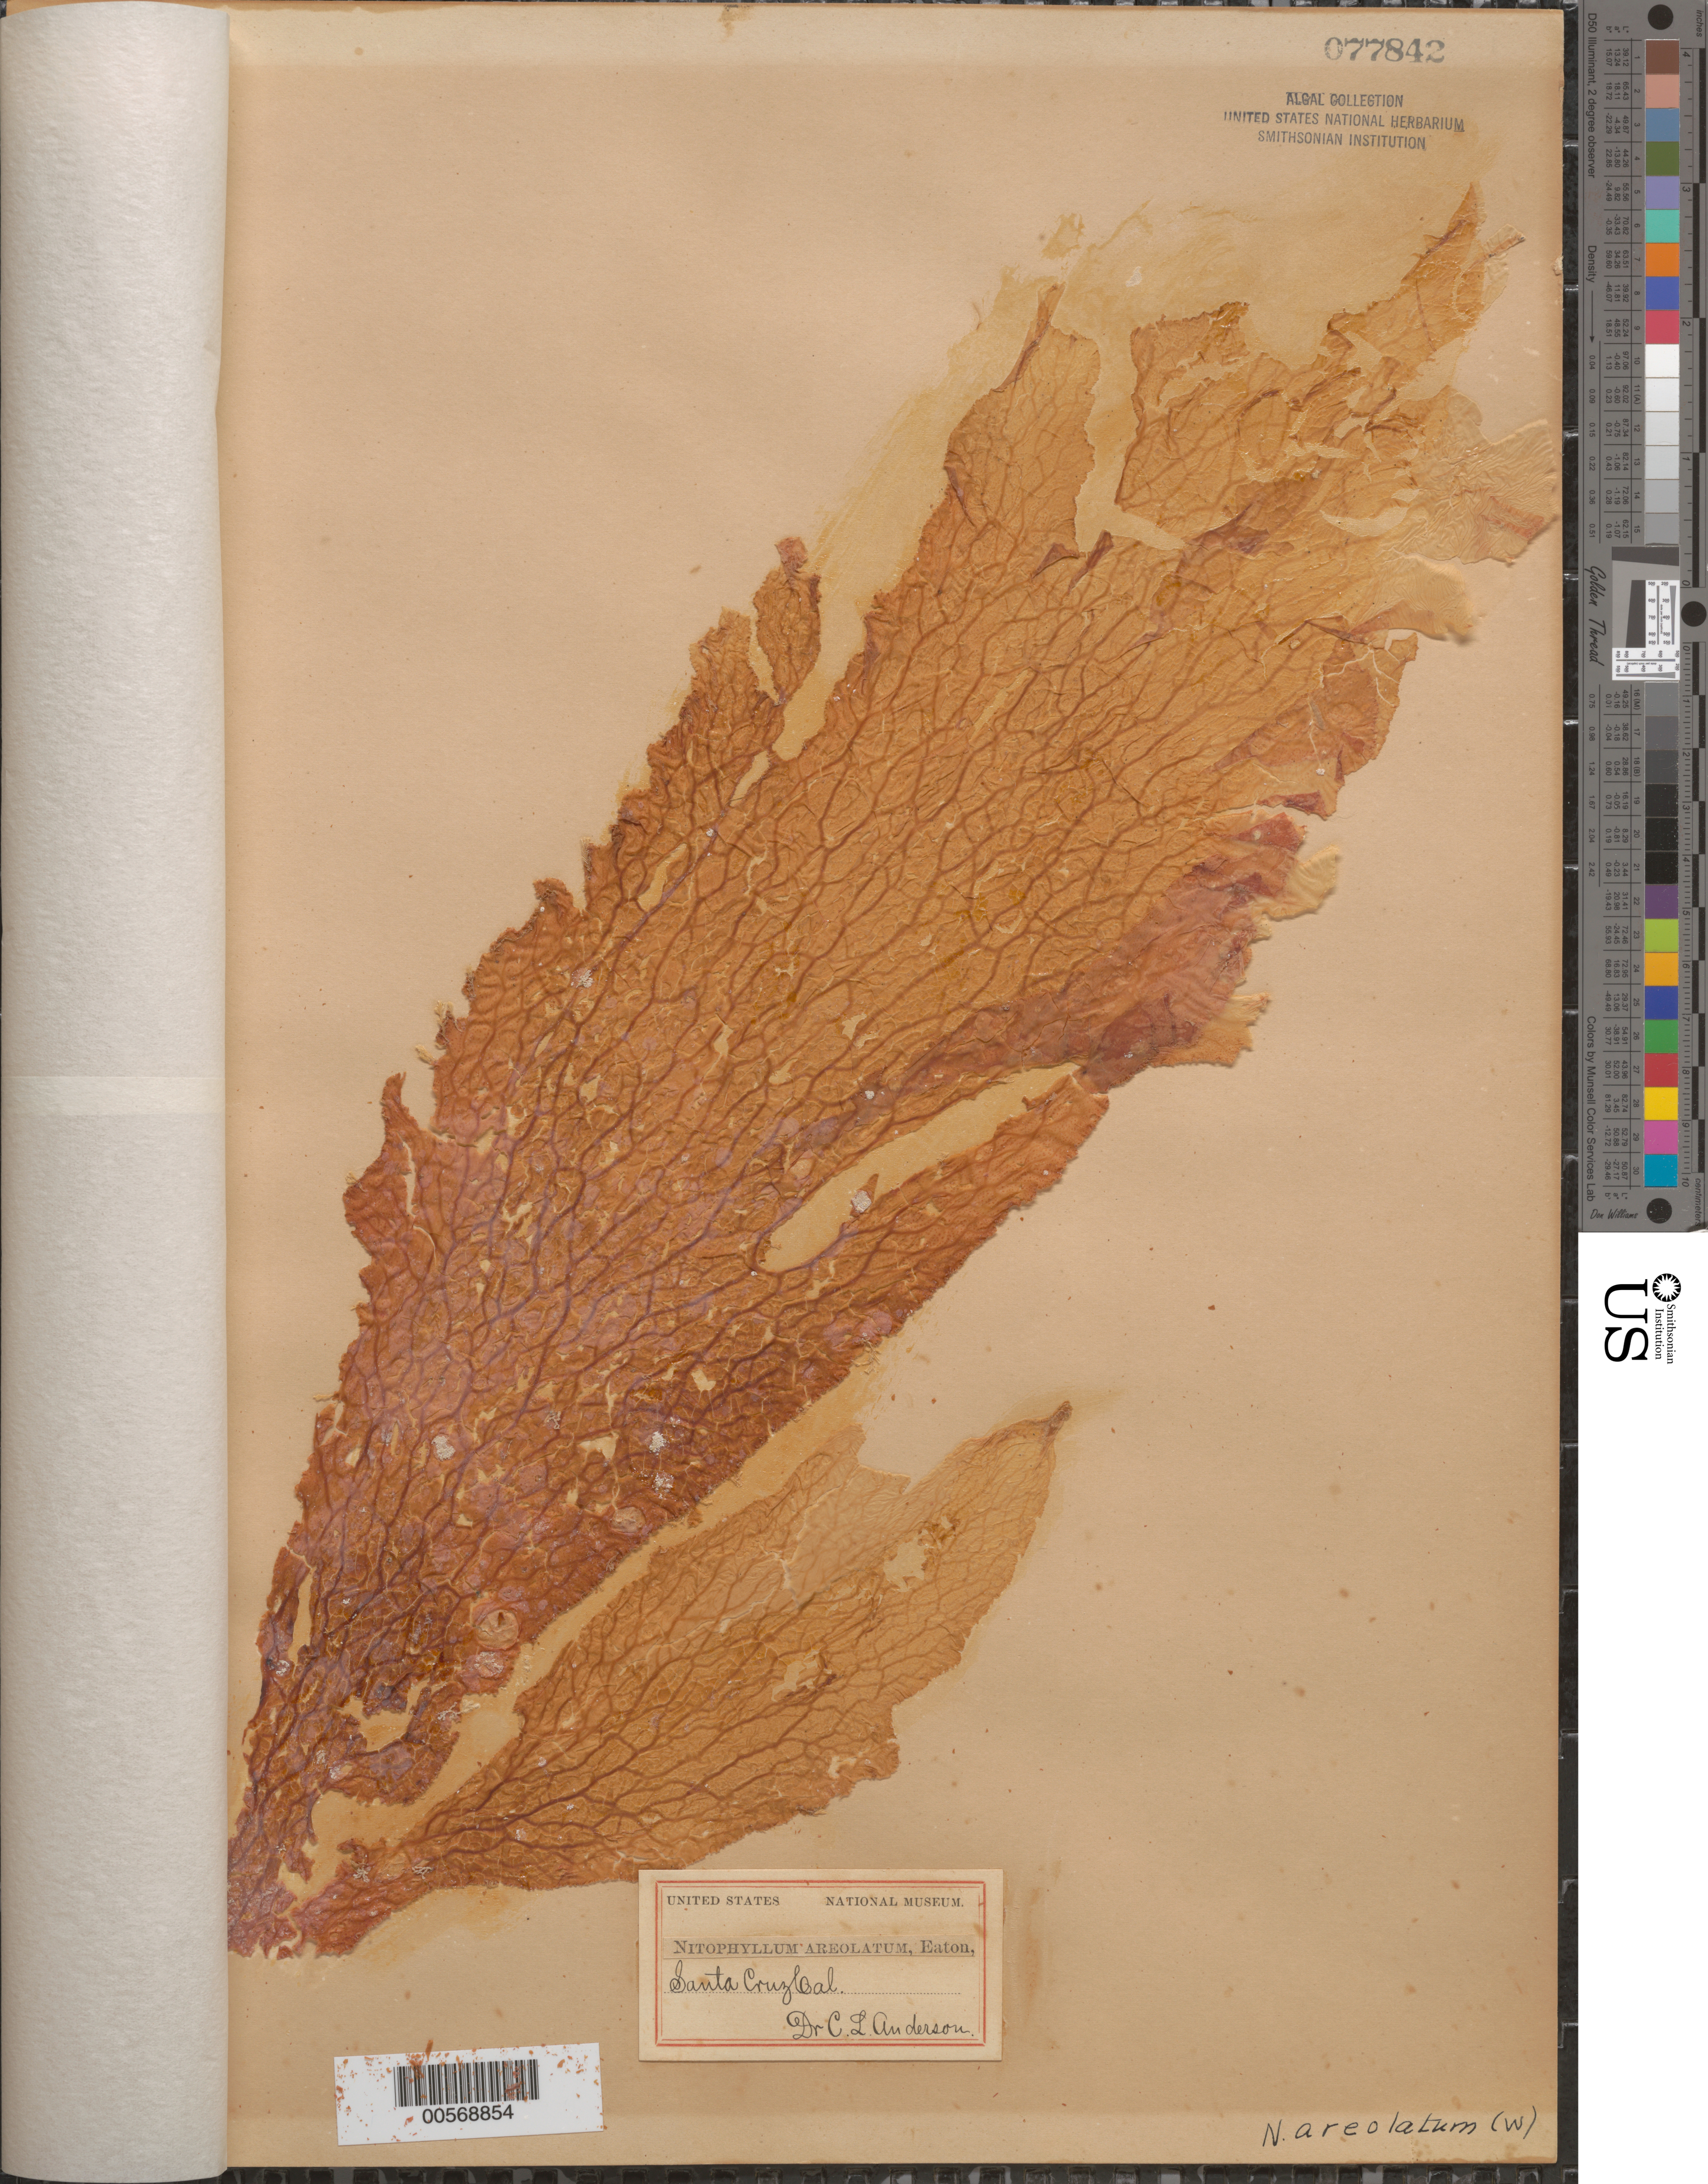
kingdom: Plantae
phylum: Rhodophyta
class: Florideophyceae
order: Ceramiales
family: Delesseriaceae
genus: Nitophyllum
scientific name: Nitophyllum areolatum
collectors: C. L. Anderson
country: United States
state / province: California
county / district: Santa Cruz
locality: Santa Cruz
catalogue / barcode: US 77842